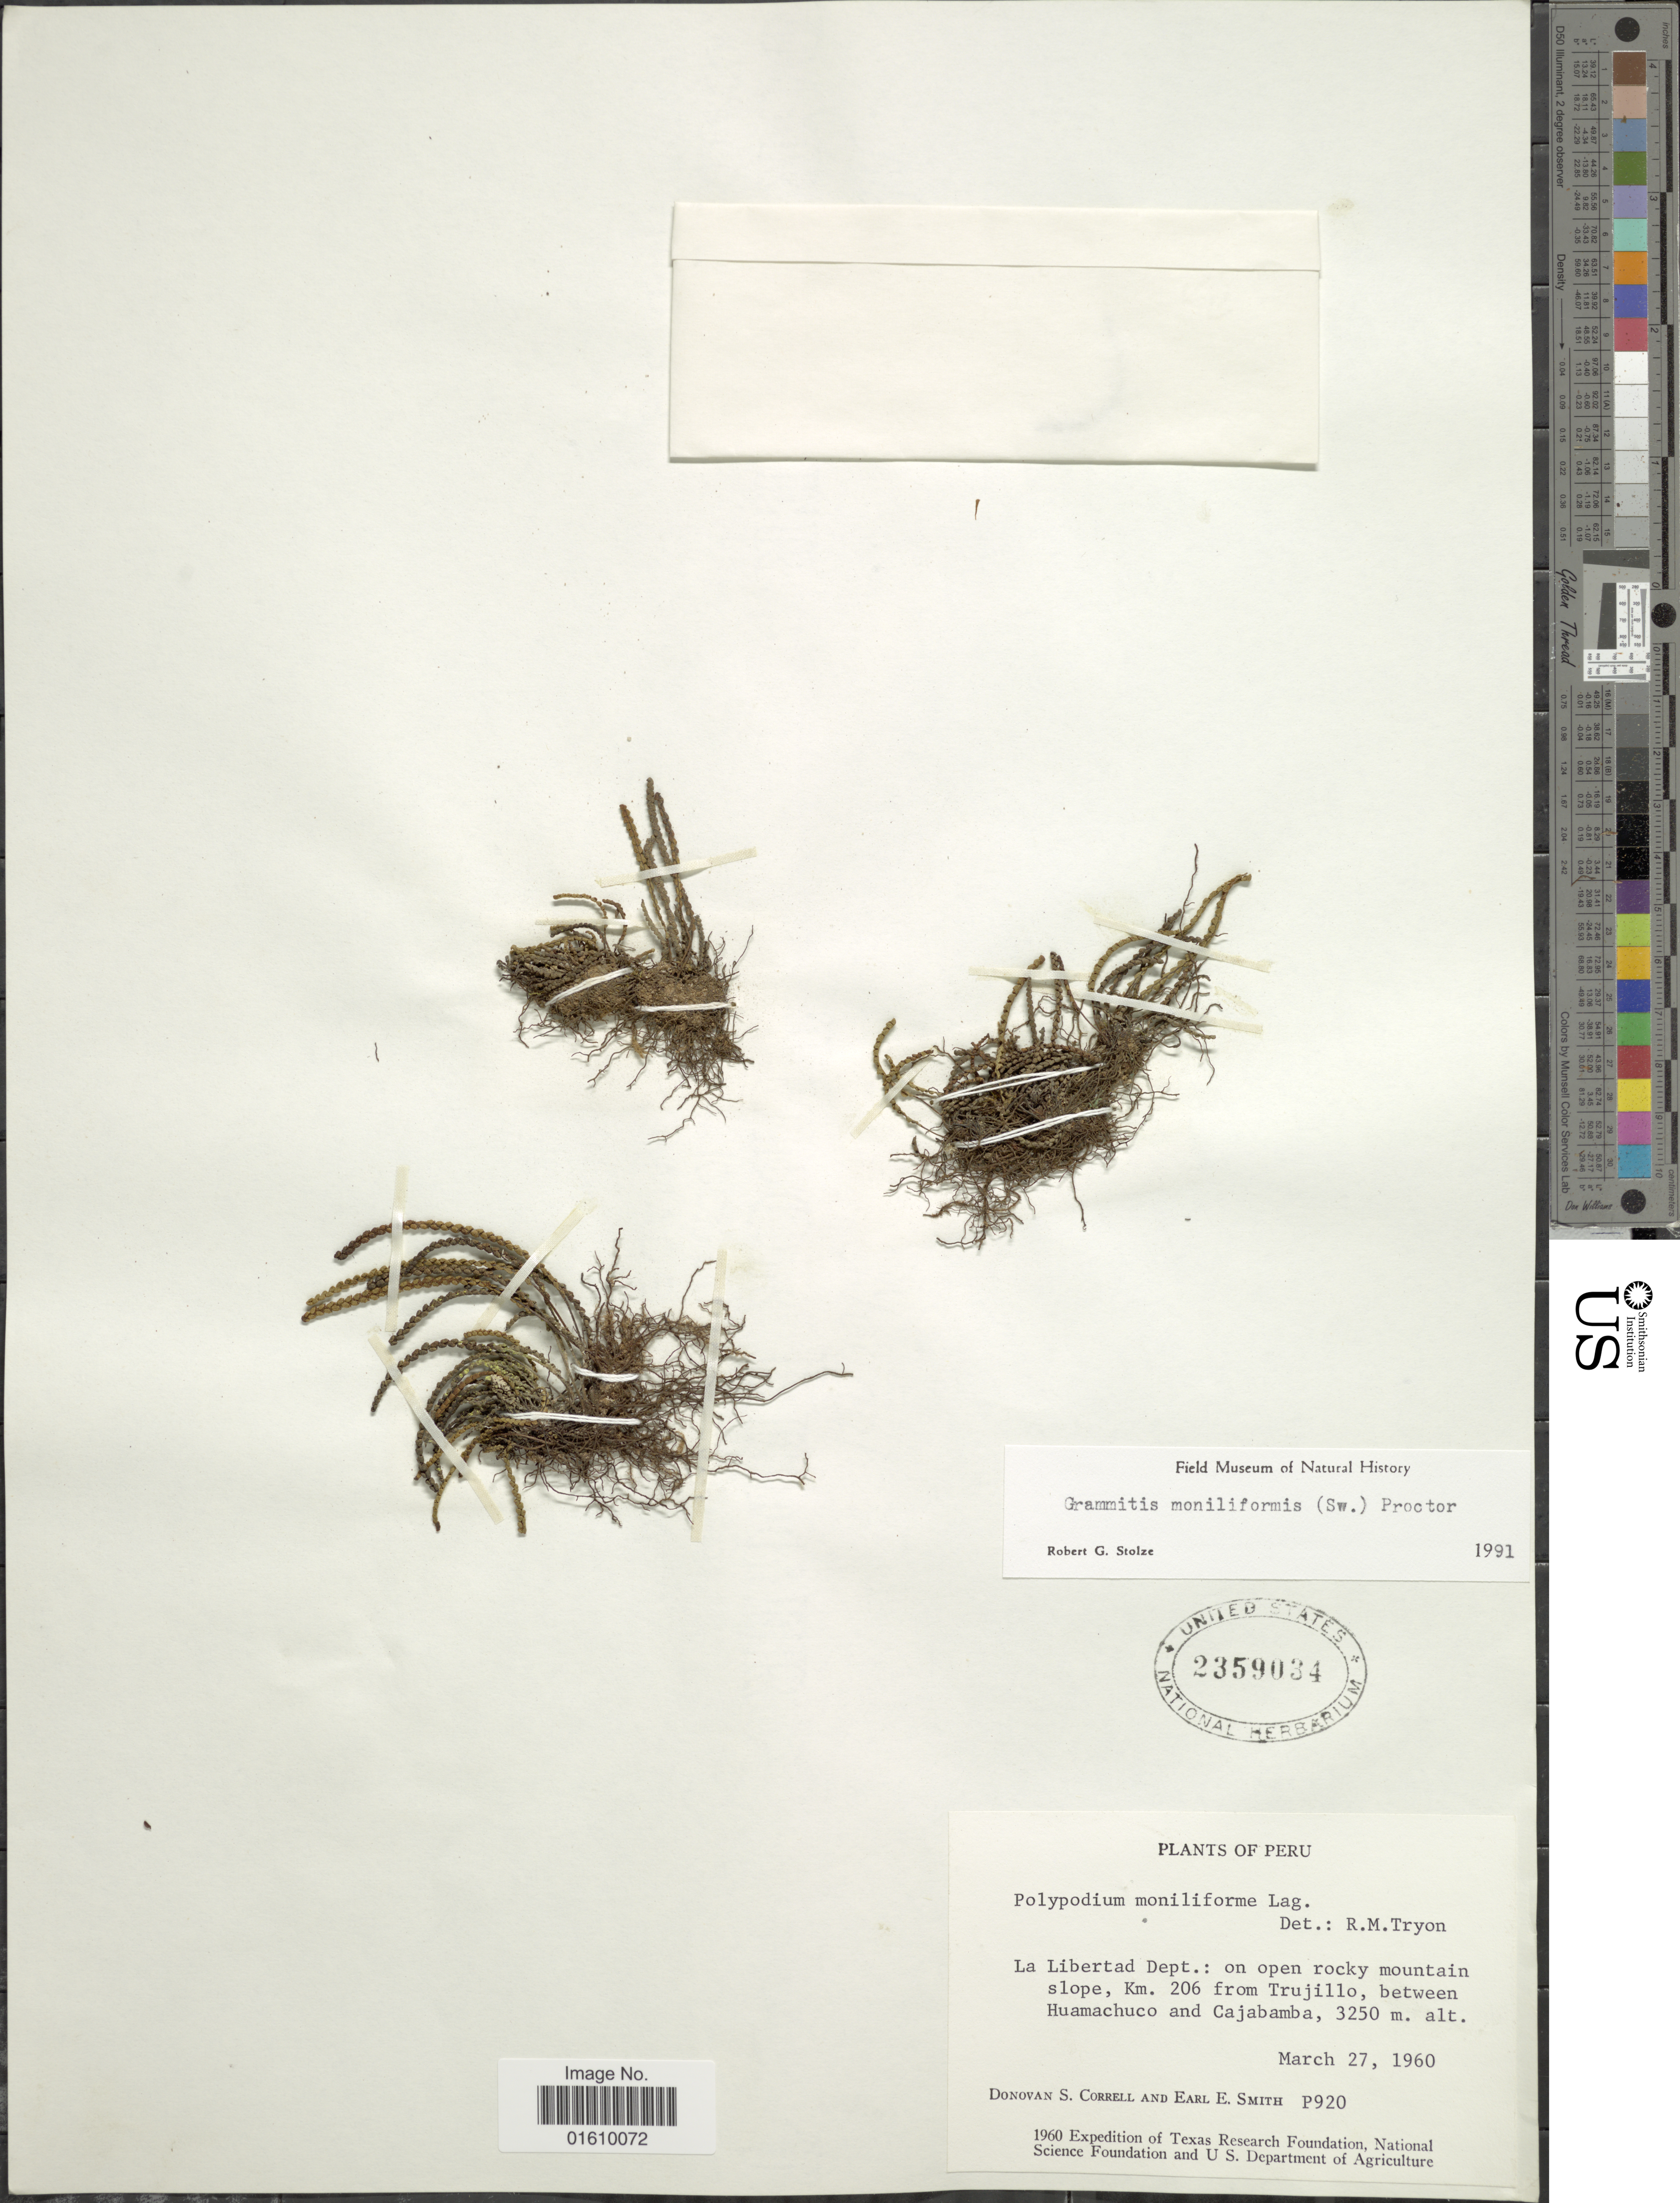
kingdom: Plantae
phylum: Tracheophyta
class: Polypodiopsida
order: Polypodiales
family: Polypodiaceae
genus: Melpomene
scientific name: Melpomene moniliformis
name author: (Lag. ex Sw.) A.R. Sm. & R.C. Moran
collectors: D. S. Correll & E. E. Smith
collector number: P 920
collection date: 1960-03-27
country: Peru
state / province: La Libertad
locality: La Libertad Dept.: on open rocky mountain slope, Km 206 from Trujillo, between Huamachuco and Cajabamba.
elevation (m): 3250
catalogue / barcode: US 2359034